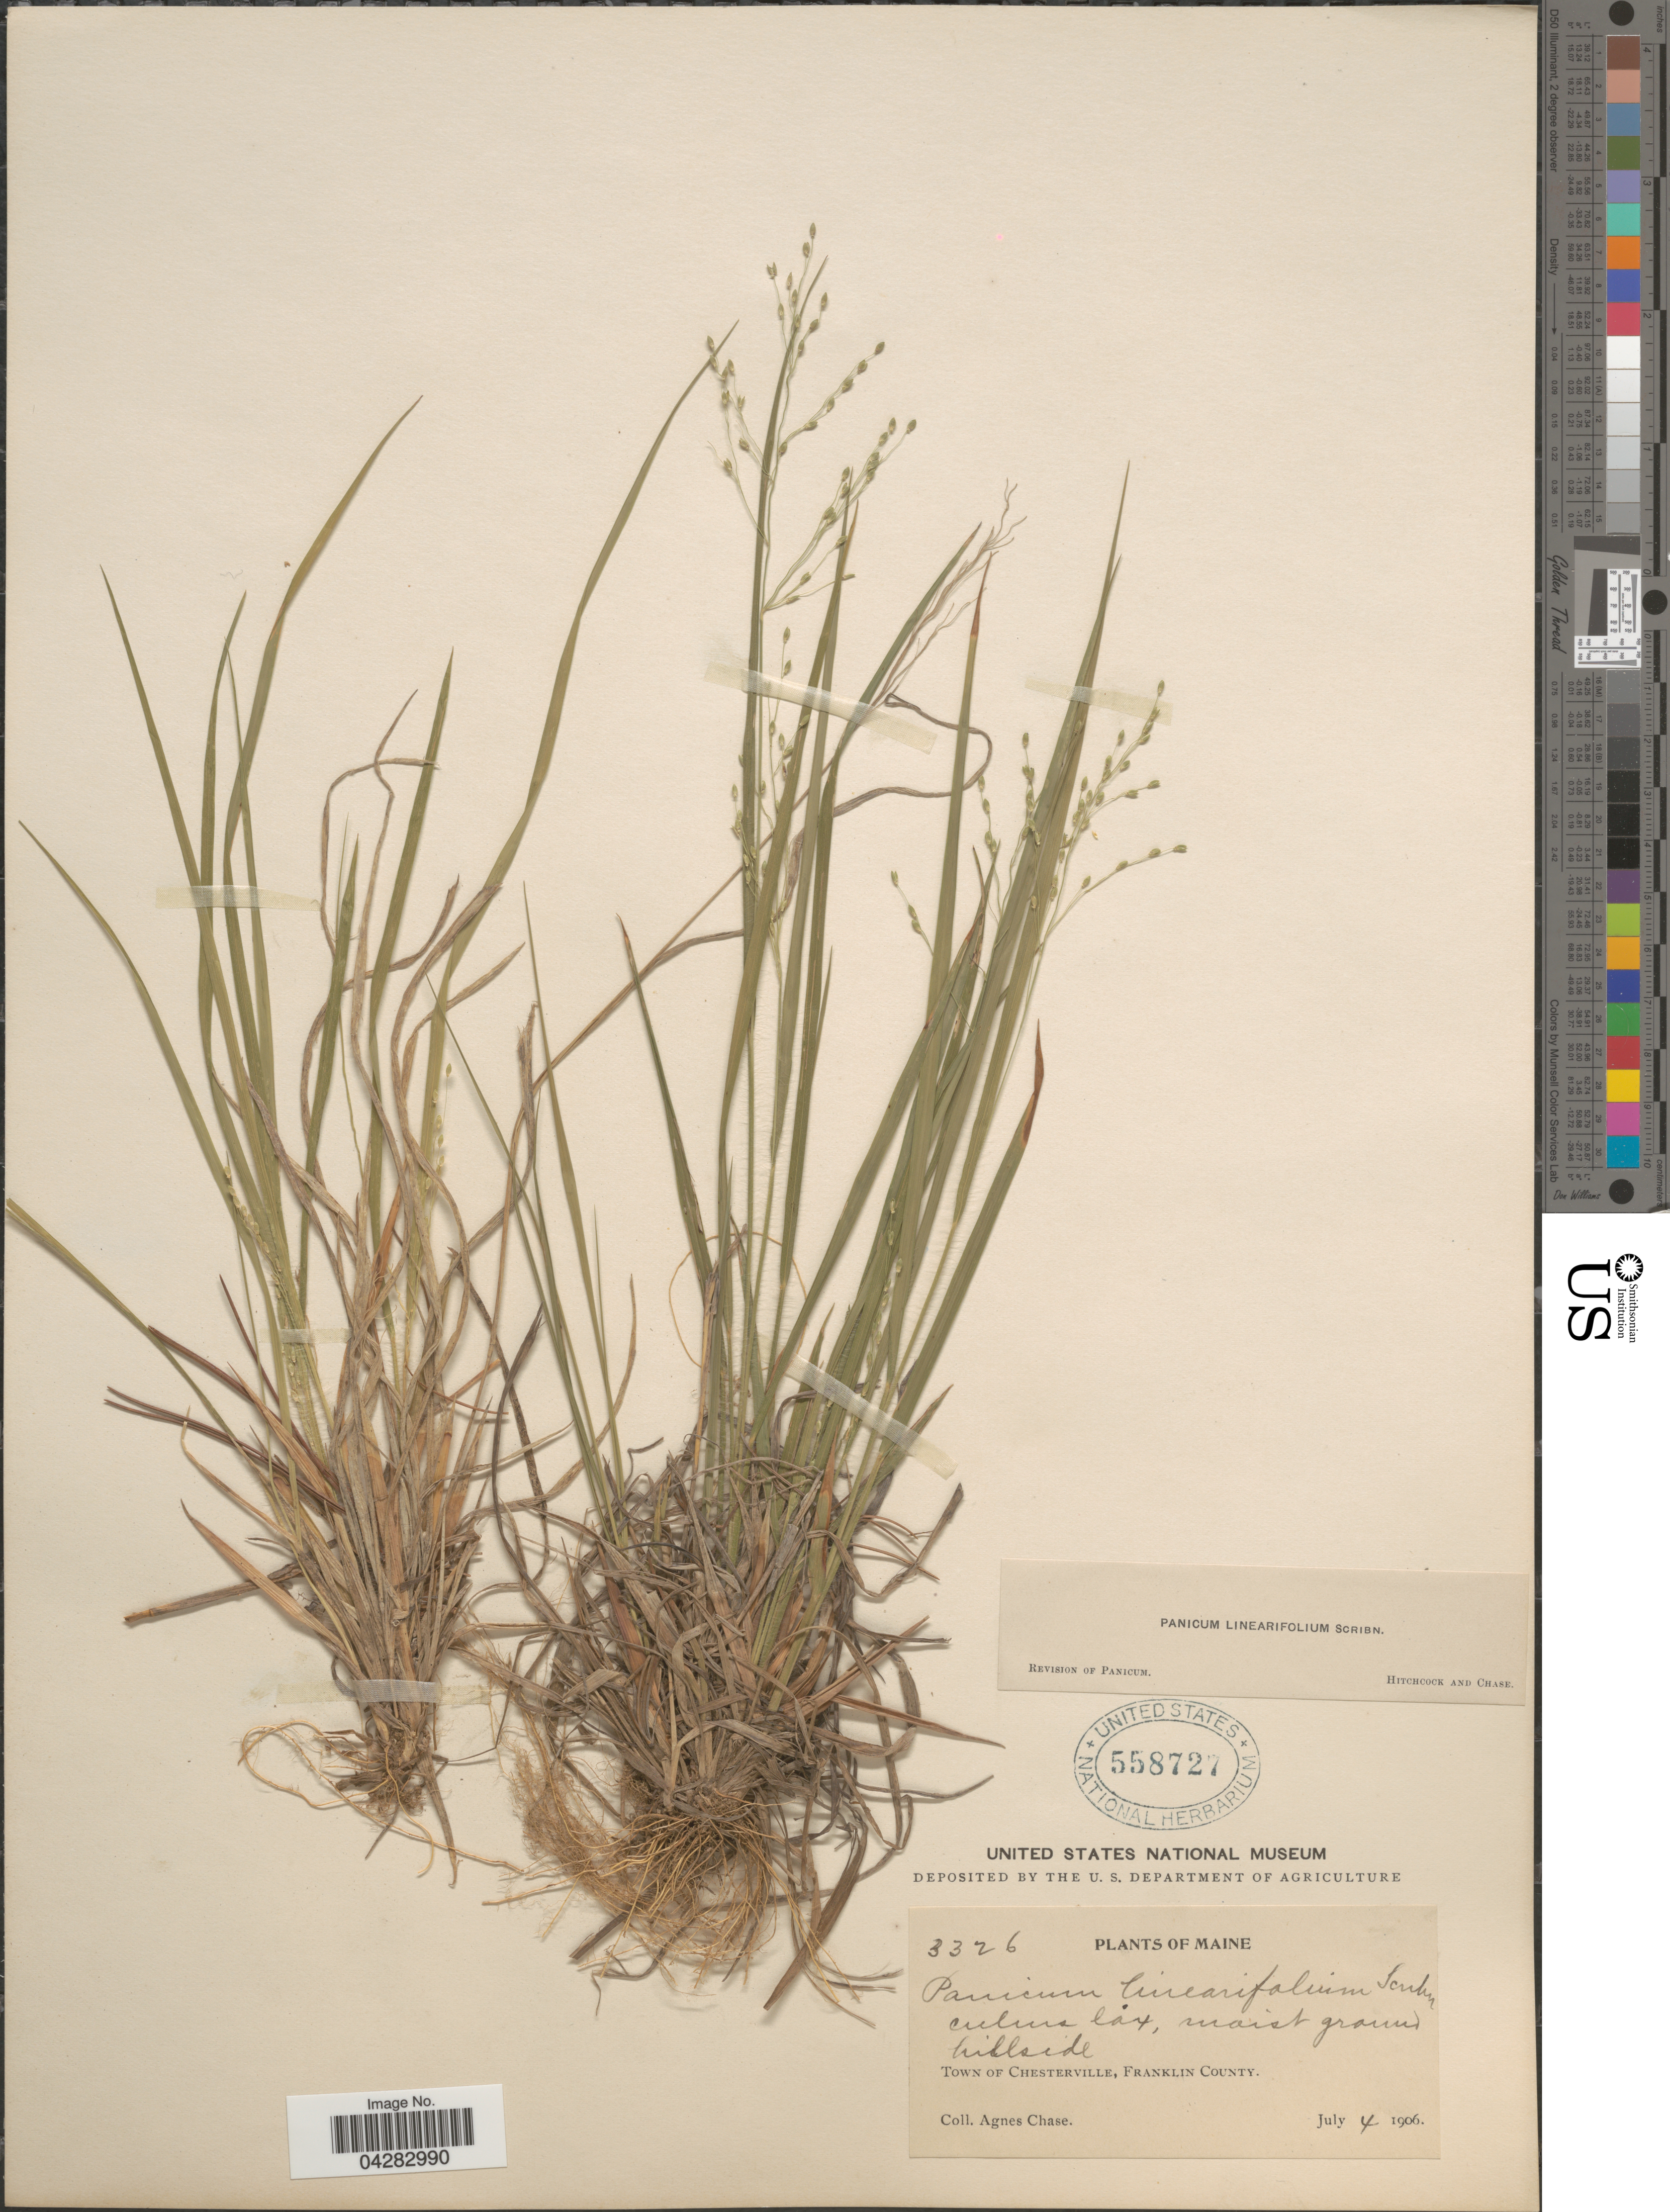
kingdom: Plantae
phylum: Tracheophyta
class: Liliopsida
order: Poales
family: Poaceae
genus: Dichanthelium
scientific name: Dichanthelium linearifolium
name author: (Scribn.) Gould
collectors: A. Chase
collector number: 3326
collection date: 1906-07-04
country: United States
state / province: Maine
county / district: Franklin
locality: Culms lax, moist ground hillside. Town of Chesterville,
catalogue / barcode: US 558727